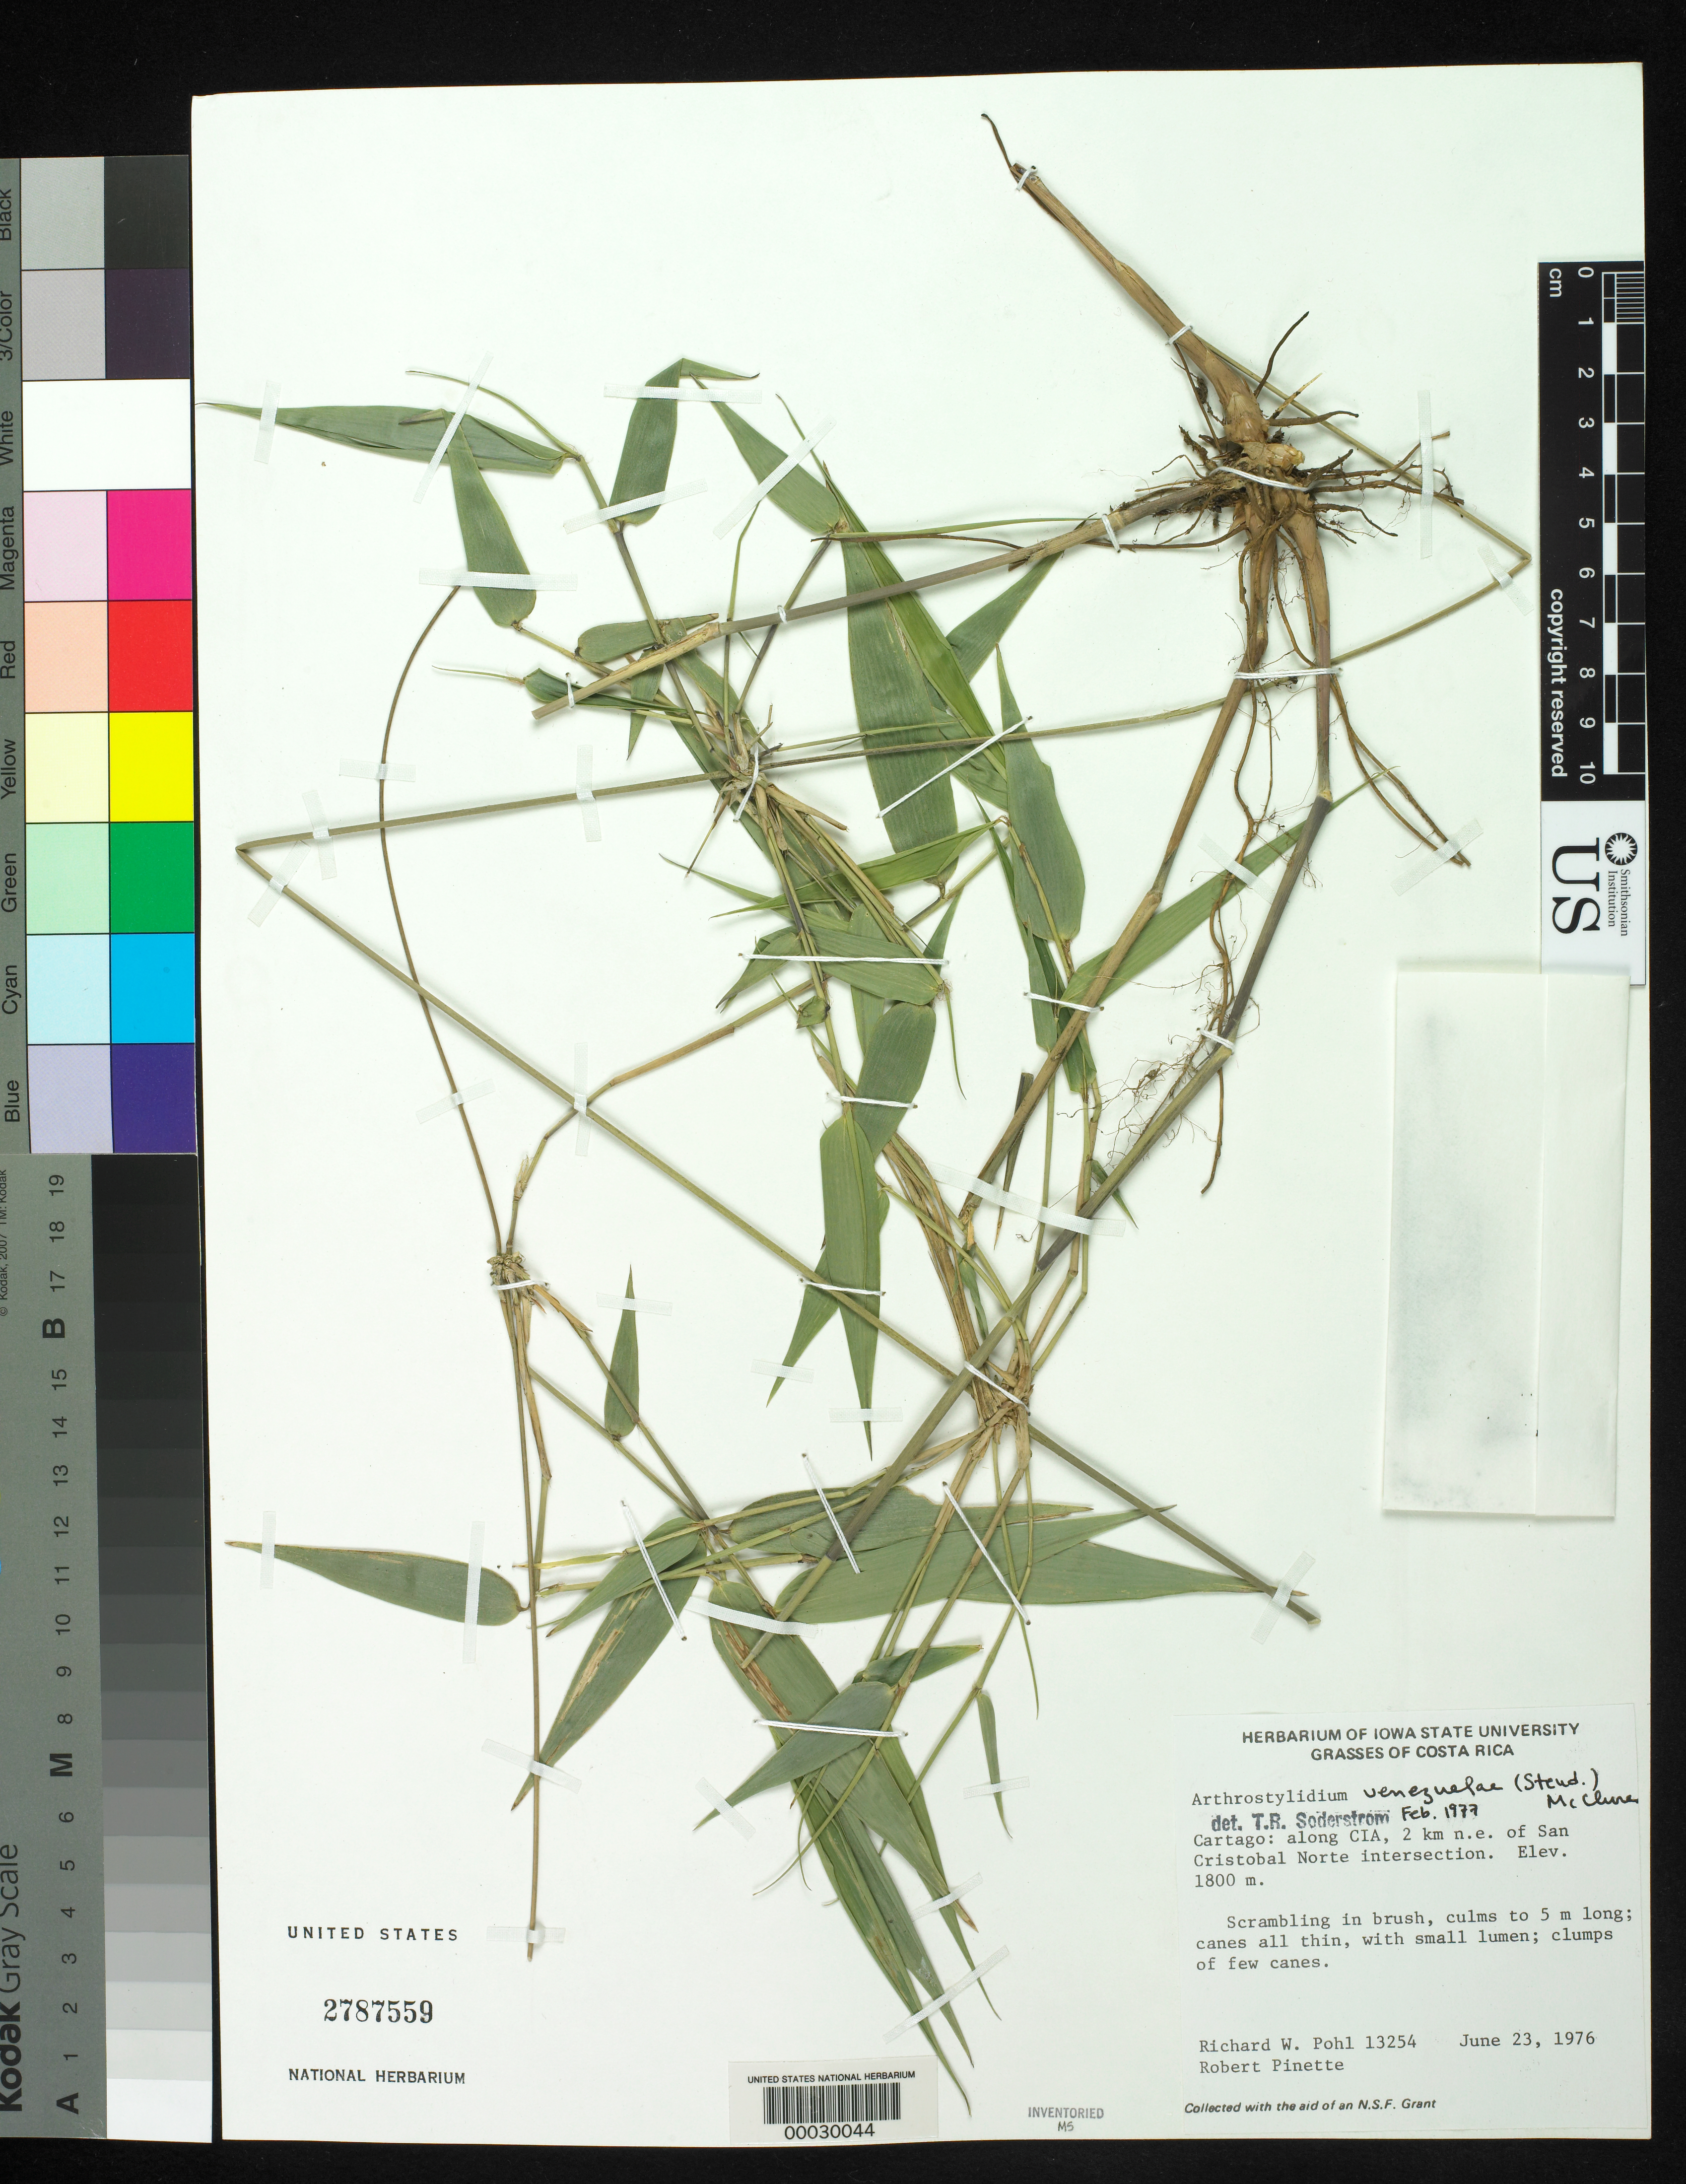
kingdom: Plantae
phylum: Tracheophyta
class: Liliopsida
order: Poales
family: Poaceae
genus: Arthrostylidium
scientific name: Arthrostylidium venezuelae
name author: (Steud.) McClure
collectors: R. W. Pohl & R. Pinette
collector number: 13254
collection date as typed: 23 Jun 1976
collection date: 1976-06-23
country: Costa Rica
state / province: Cartago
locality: San Cristobal Norte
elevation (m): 1800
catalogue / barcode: US 2787559